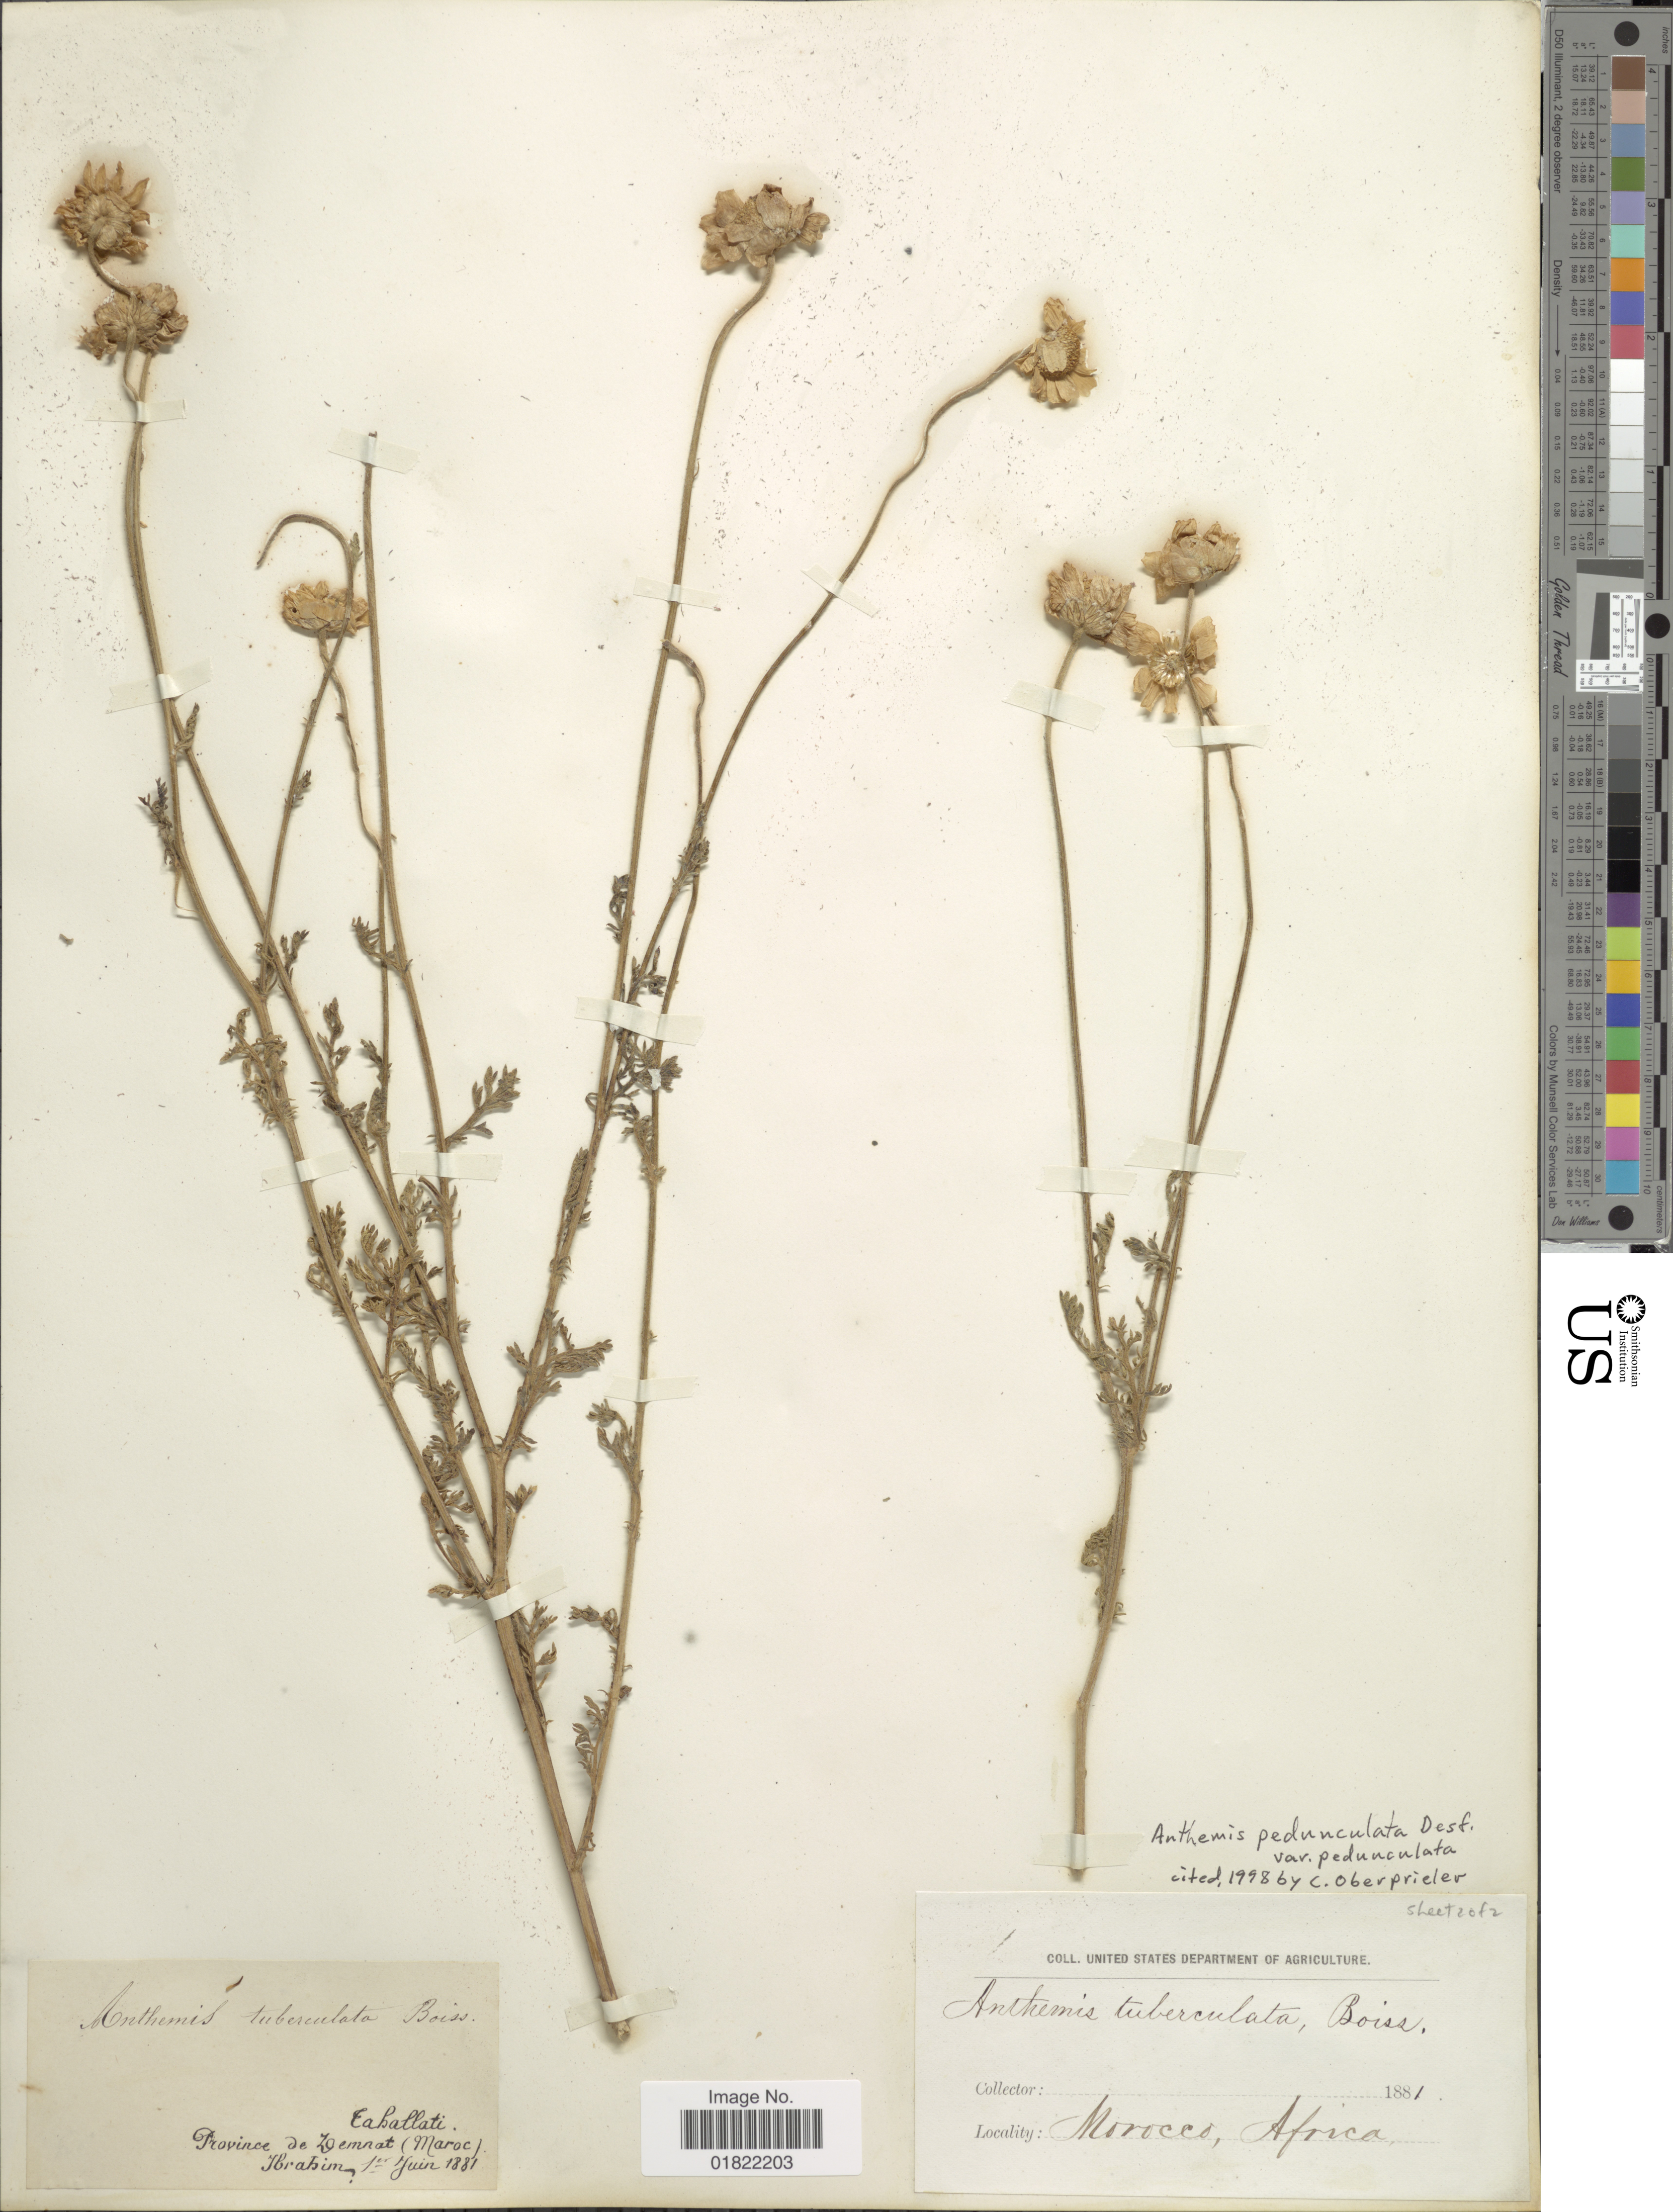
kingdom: Plantae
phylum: Tracheophyta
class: Magnoliopsida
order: Asterales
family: Asteraceae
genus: Anthemis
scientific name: Anthemis pedunculata var. pedunculata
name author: Desf.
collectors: -. Ibrahim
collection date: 1881-06-01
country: Morocco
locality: Caballati, Province de Demnat (Maroc.)